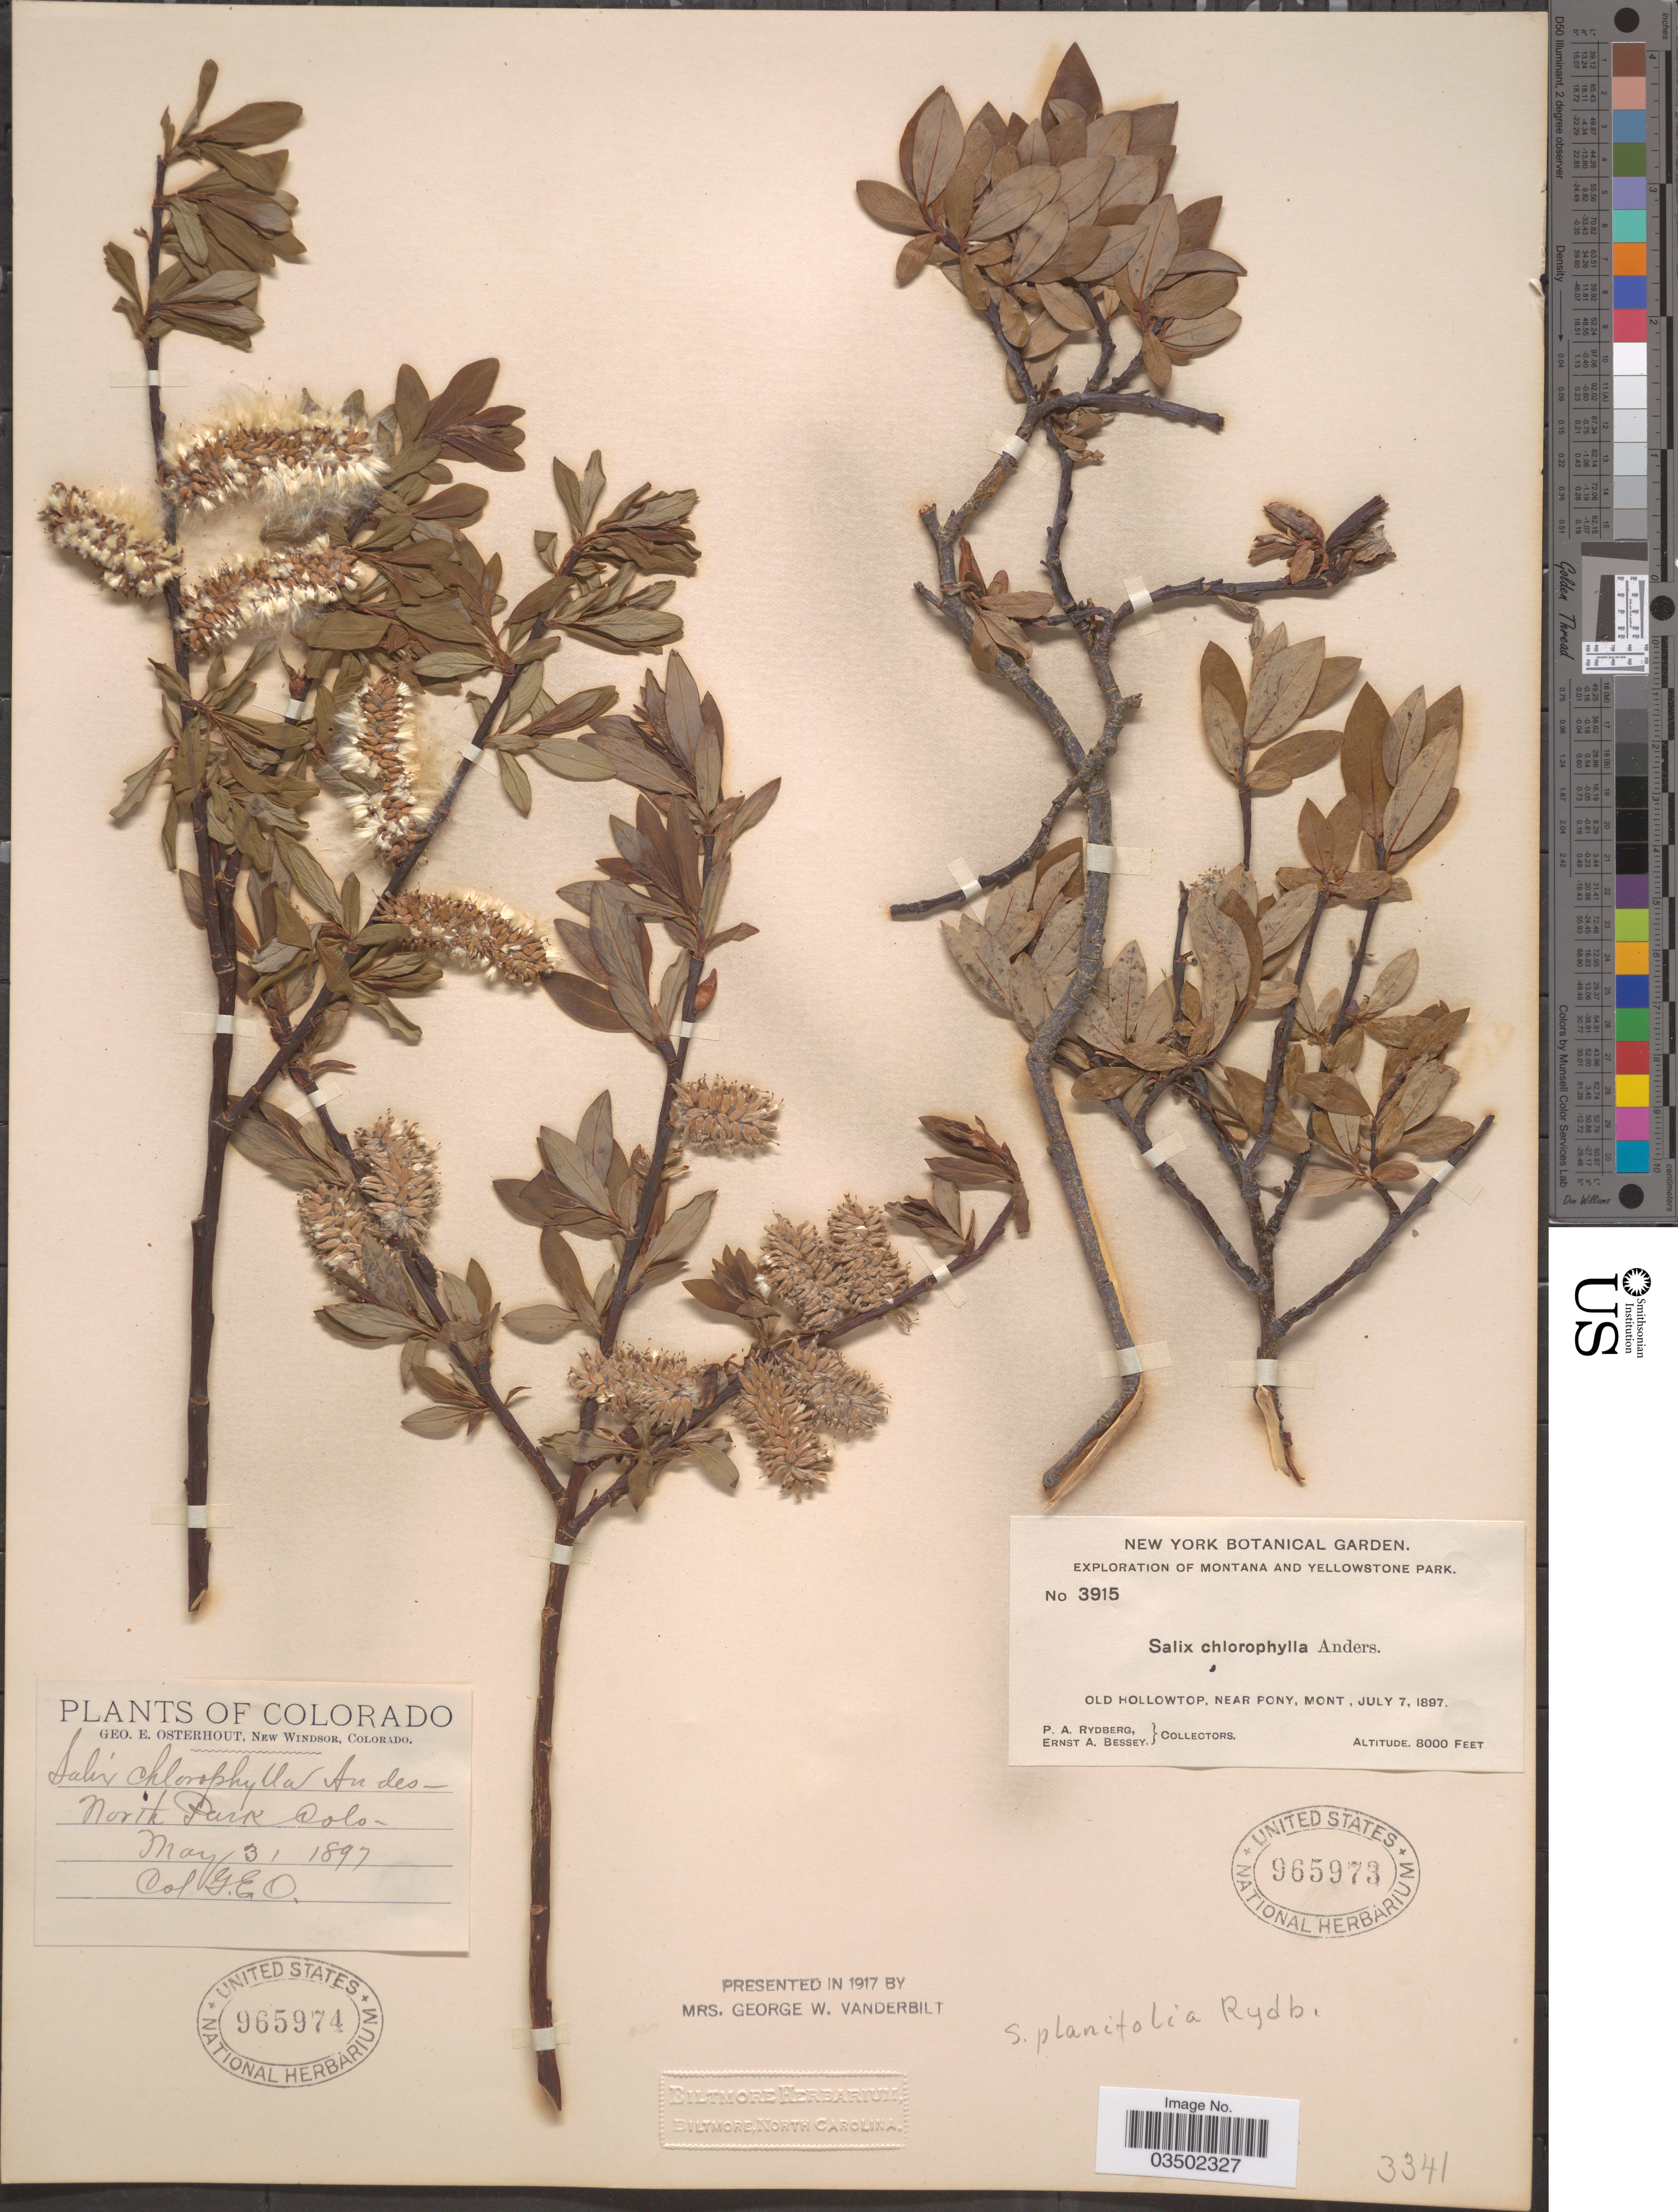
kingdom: Plantae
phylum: Tracheophyta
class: Magnoliopsida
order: Malpighiales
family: Salicaceae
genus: Salix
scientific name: Salix planifolia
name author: Pursh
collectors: P. A. Rydberg & E. A. Bessey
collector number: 3915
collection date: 1897-07-07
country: United States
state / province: Montana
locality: Yellowstone Park. Old Hollowtop, near Pony.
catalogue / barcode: US 965973-2